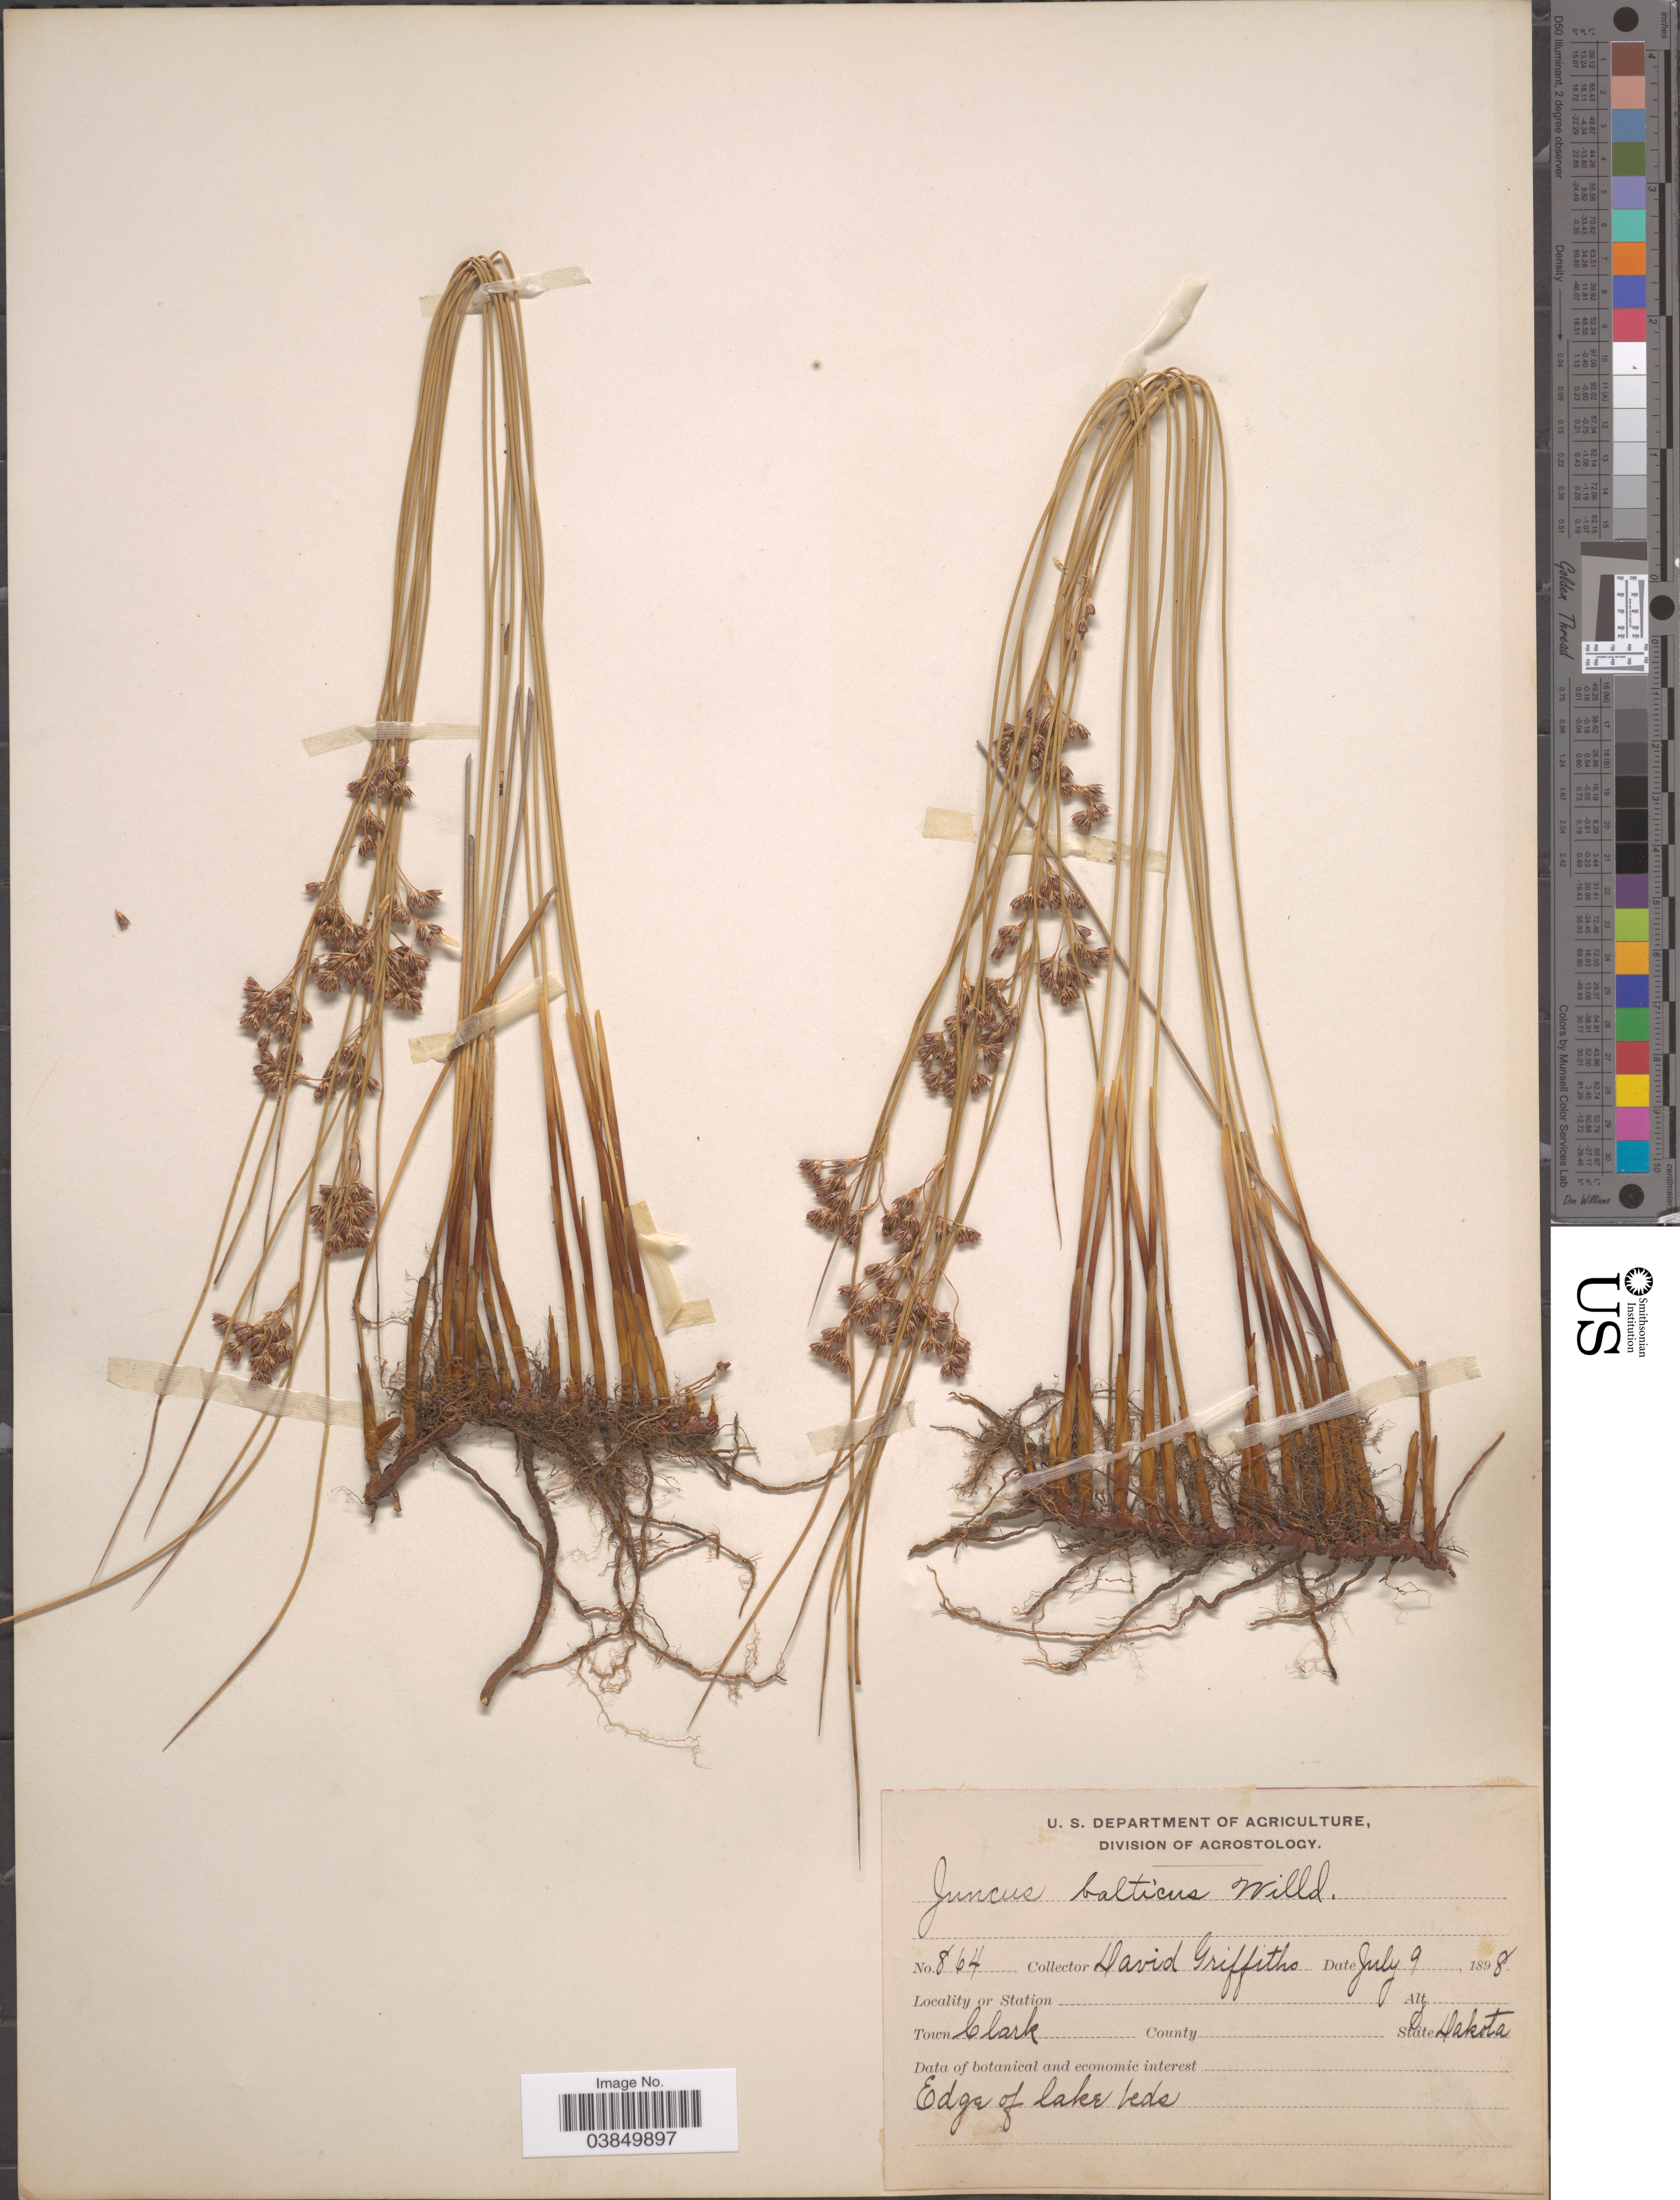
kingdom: Plantae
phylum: Tracheophyta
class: Liliopsida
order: Poales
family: Juncaceae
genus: Juncus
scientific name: Juncus balticus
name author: Willd.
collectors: D. Griffiths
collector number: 864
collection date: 1898-07-09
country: United States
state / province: South Dakota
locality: Town Clark.